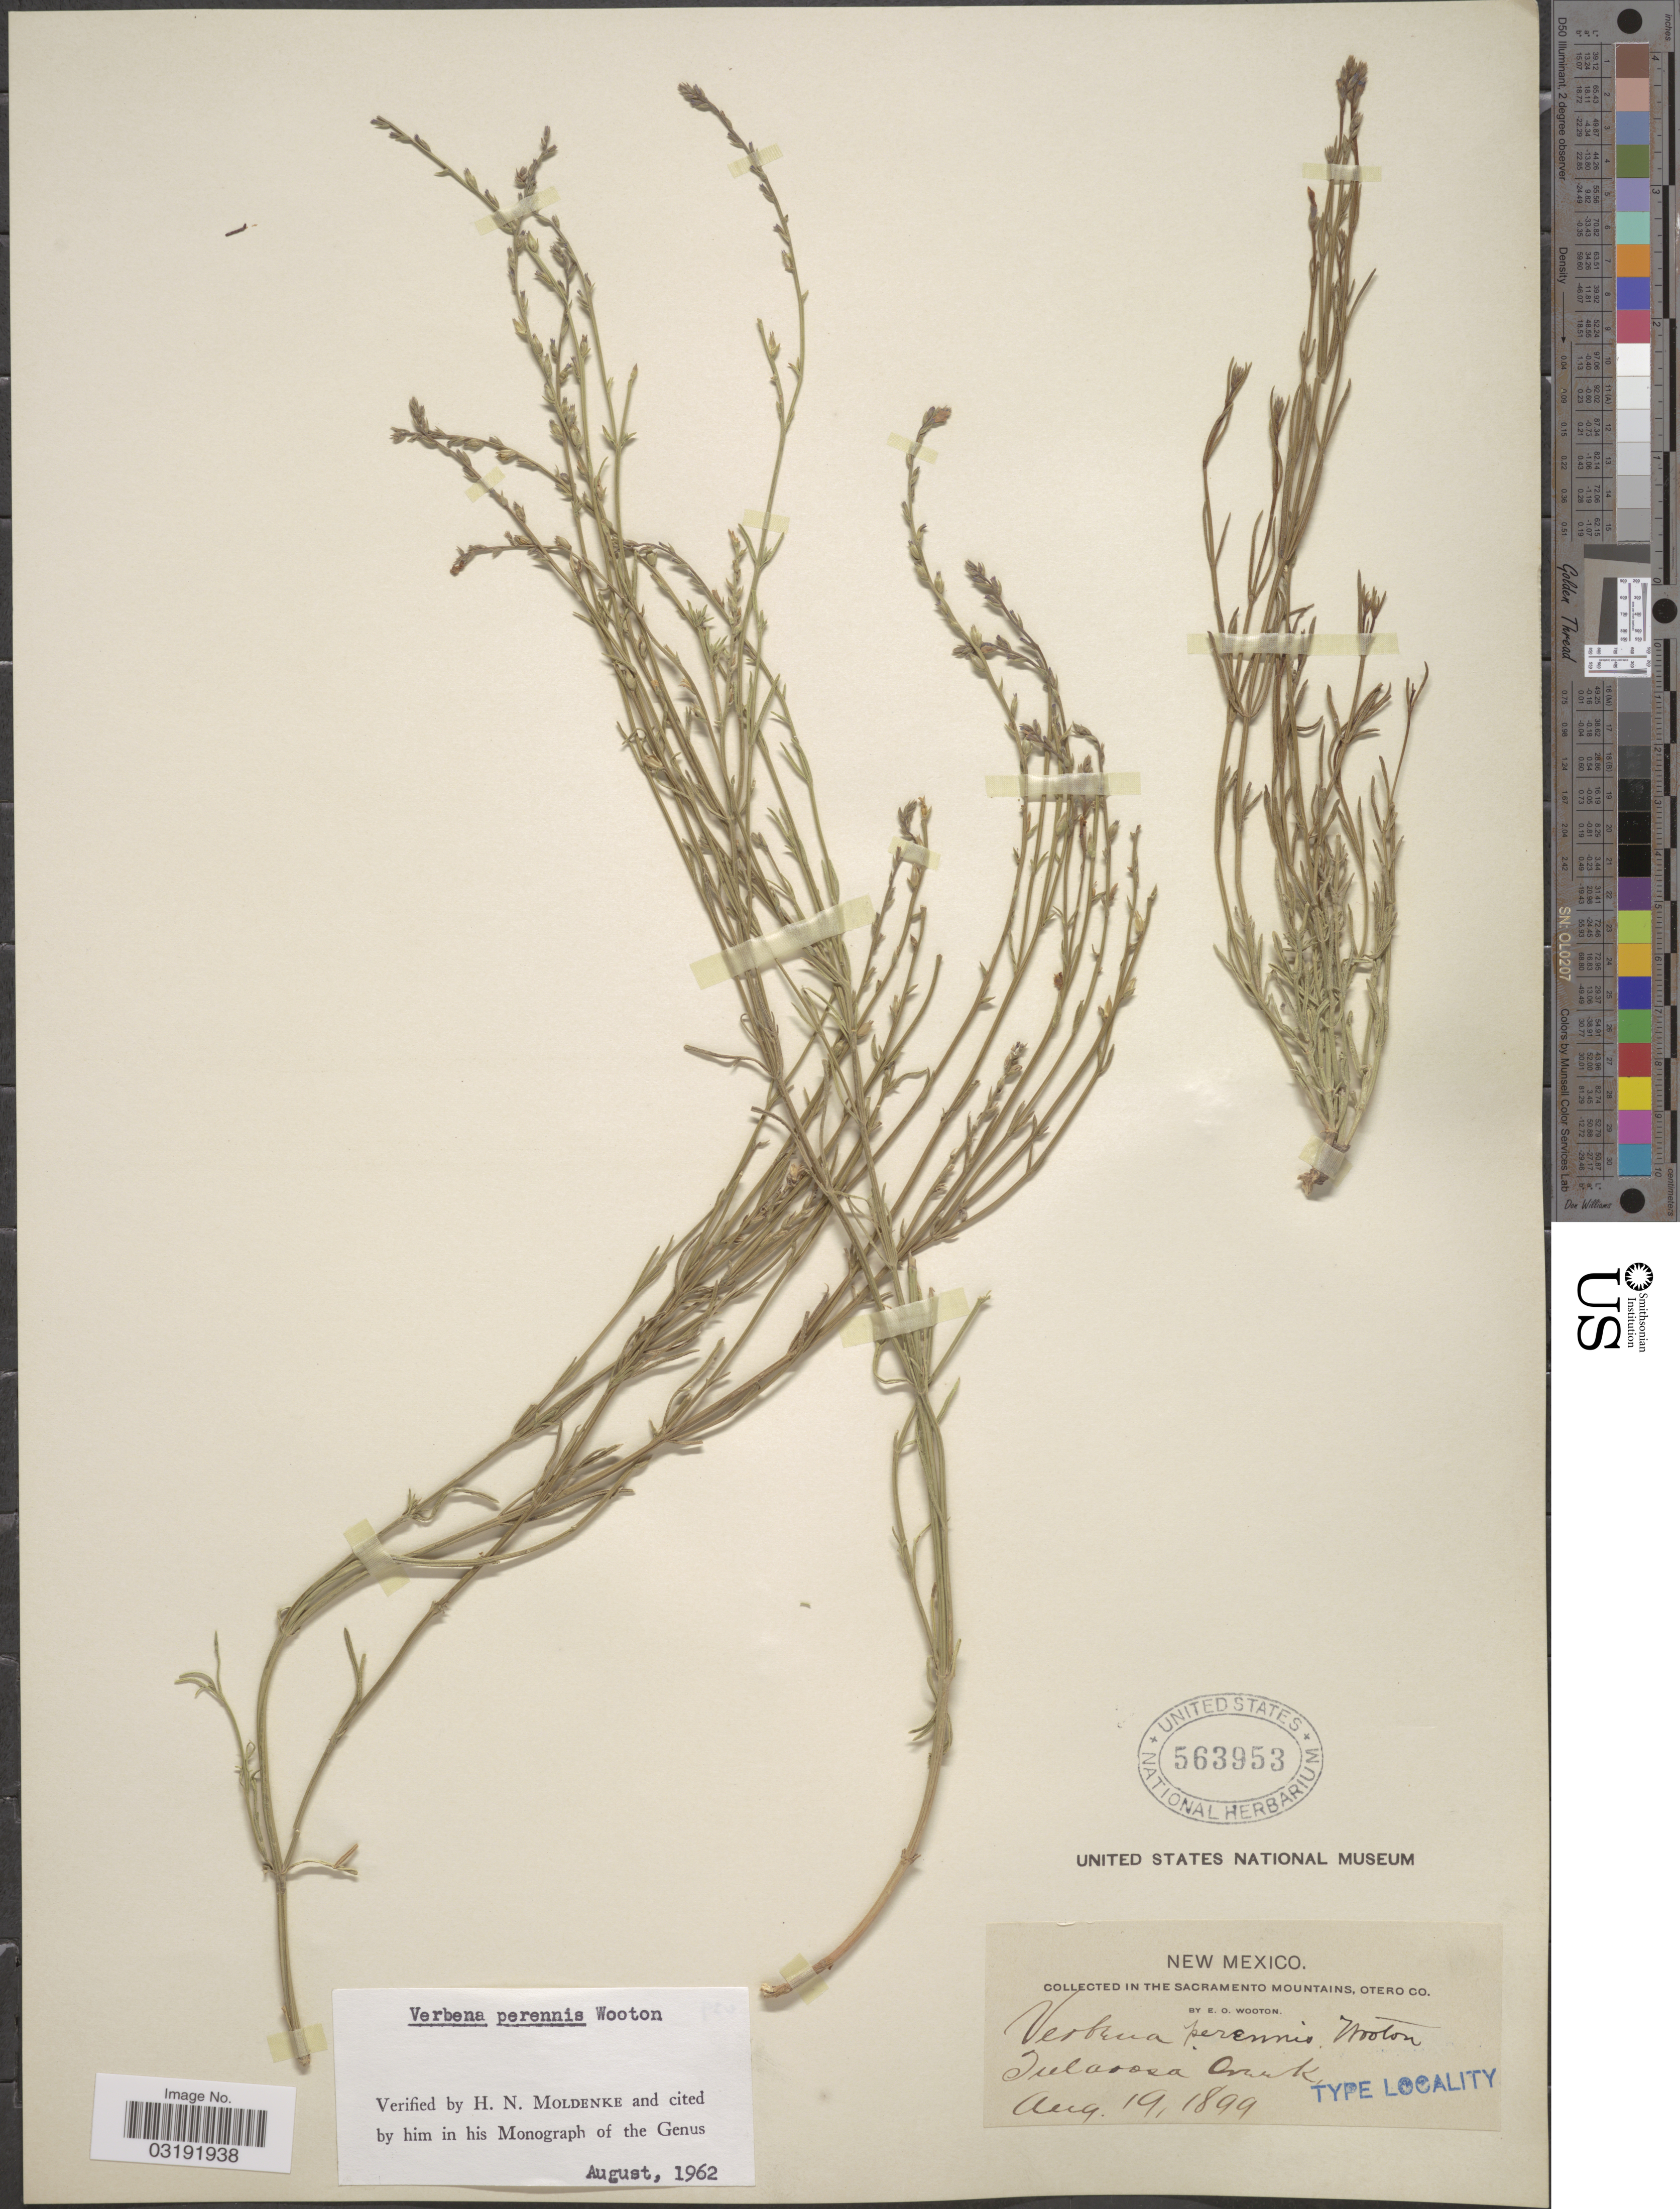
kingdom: Plantae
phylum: Tracheophyta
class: Magnoliopsida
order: Lamiales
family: Verbenaceae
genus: Verbena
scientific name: Verbena perennis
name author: Wooton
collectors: E. O. Wooton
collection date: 1899-08-19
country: United States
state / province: New Mexico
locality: In the Sacramento Mountains, Otero Co. Tularosa Creek.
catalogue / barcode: US 563953